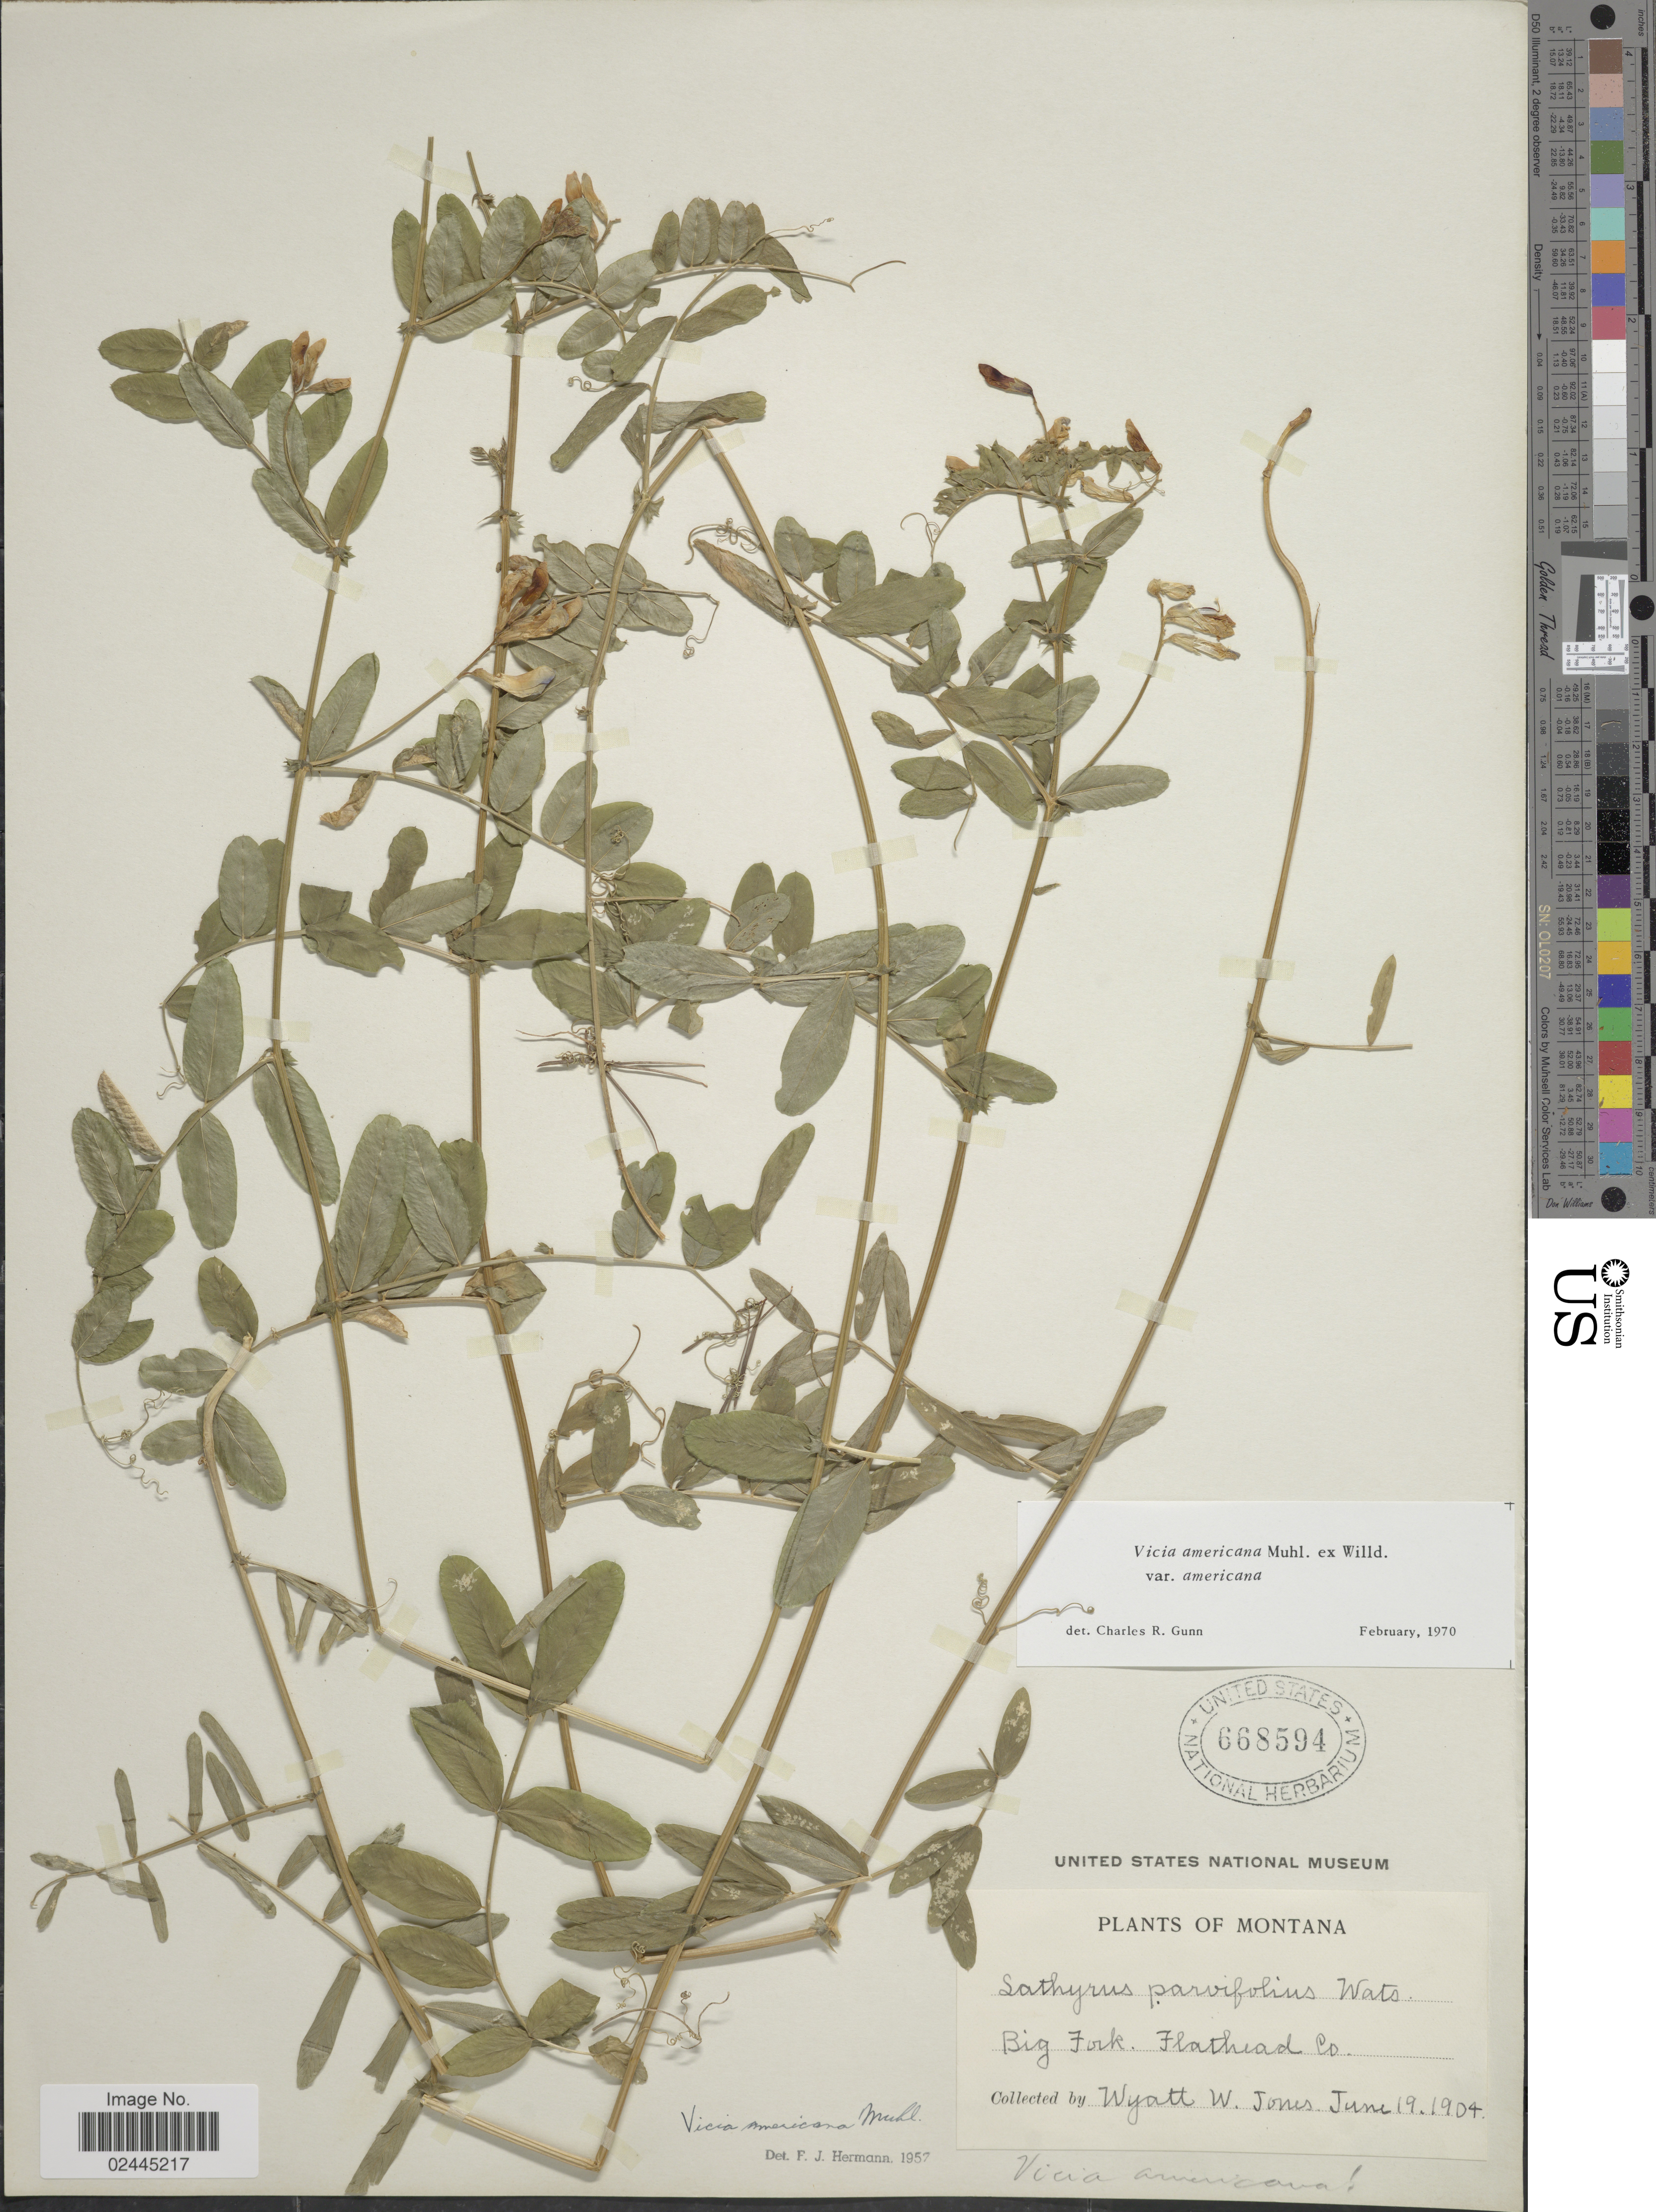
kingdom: Plantae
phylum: Tracheophyta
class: Magnoliopsida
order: Fabales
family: Fabaceae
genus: Vicia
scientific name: Vicia americana var. americana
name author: Muhl. ex Willd.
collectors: W. W. Jones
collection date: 1904-06-19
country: United States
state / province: Montana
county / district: Flathead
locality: Big Fork.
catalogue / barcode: US 668594